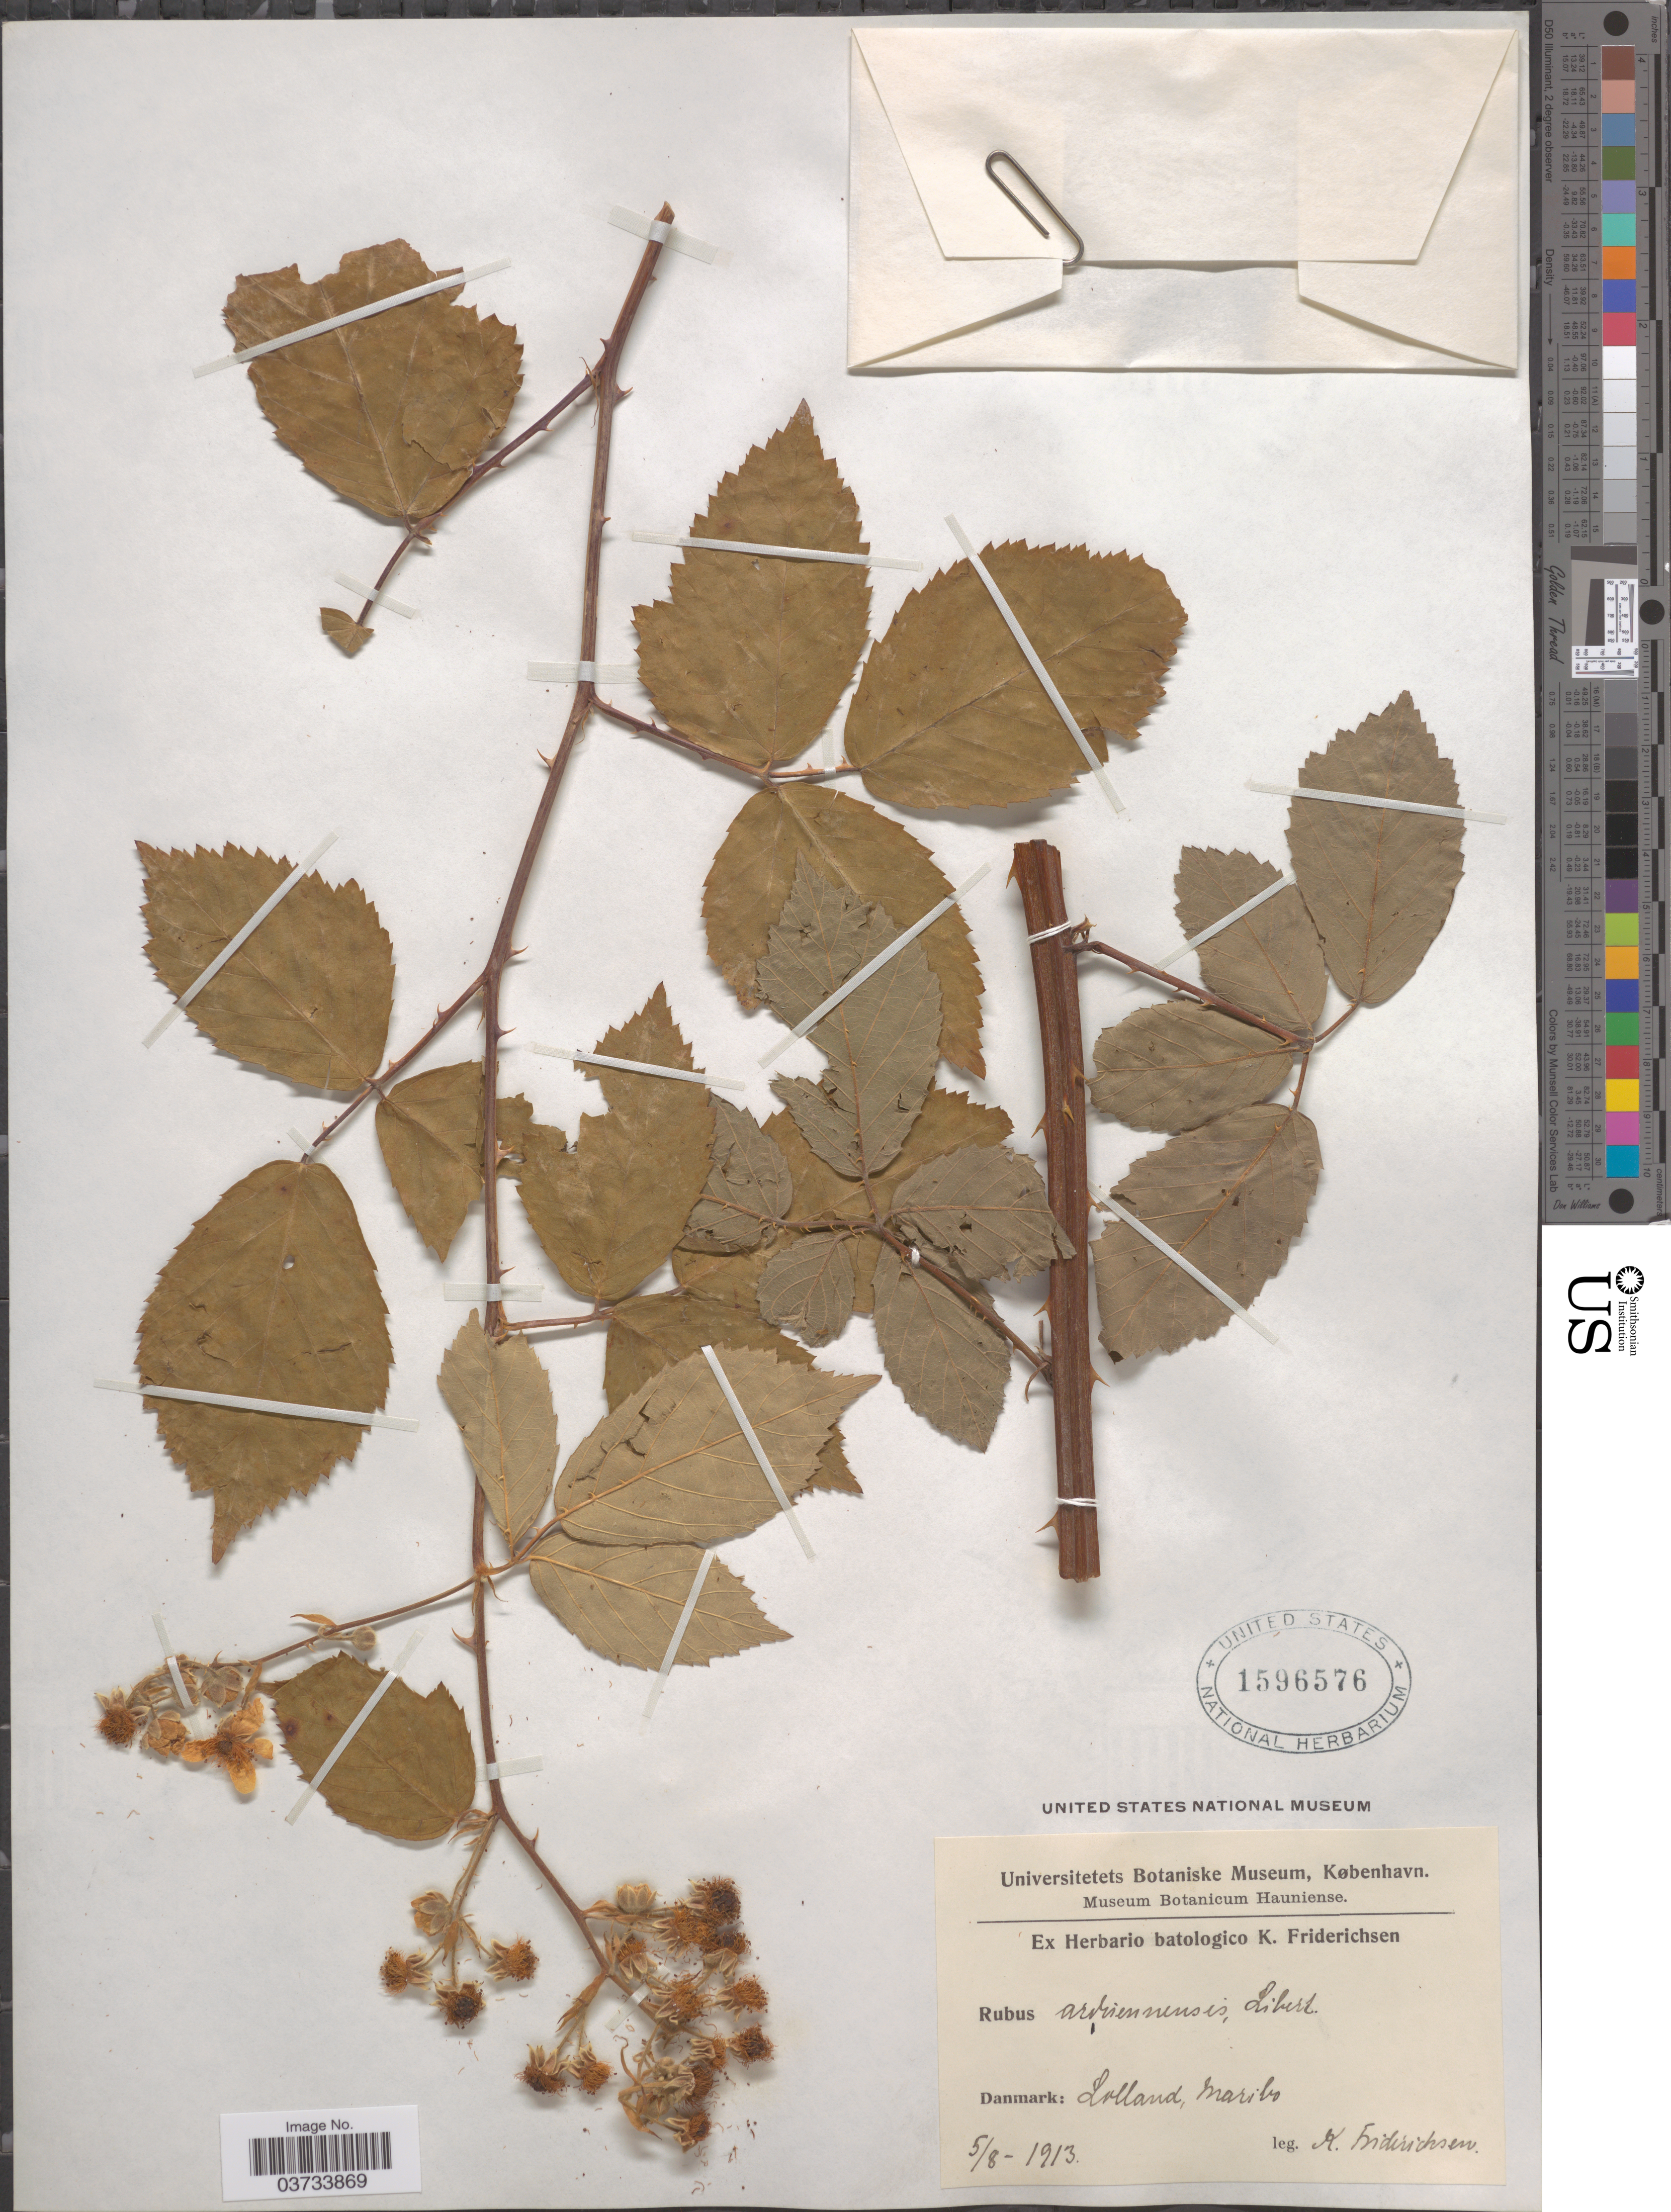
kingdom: Plantae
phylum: Tracheophyta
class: Magnoliopsida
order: Rosales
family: Rosaceae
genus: Rubus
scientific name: Rubus arduennensis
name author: Libert ex Lej.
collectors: K. Friderichsen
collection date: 1913-08-05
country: Denmark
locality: Danmark: Lolland, Maribo.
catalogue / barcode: US 1596576